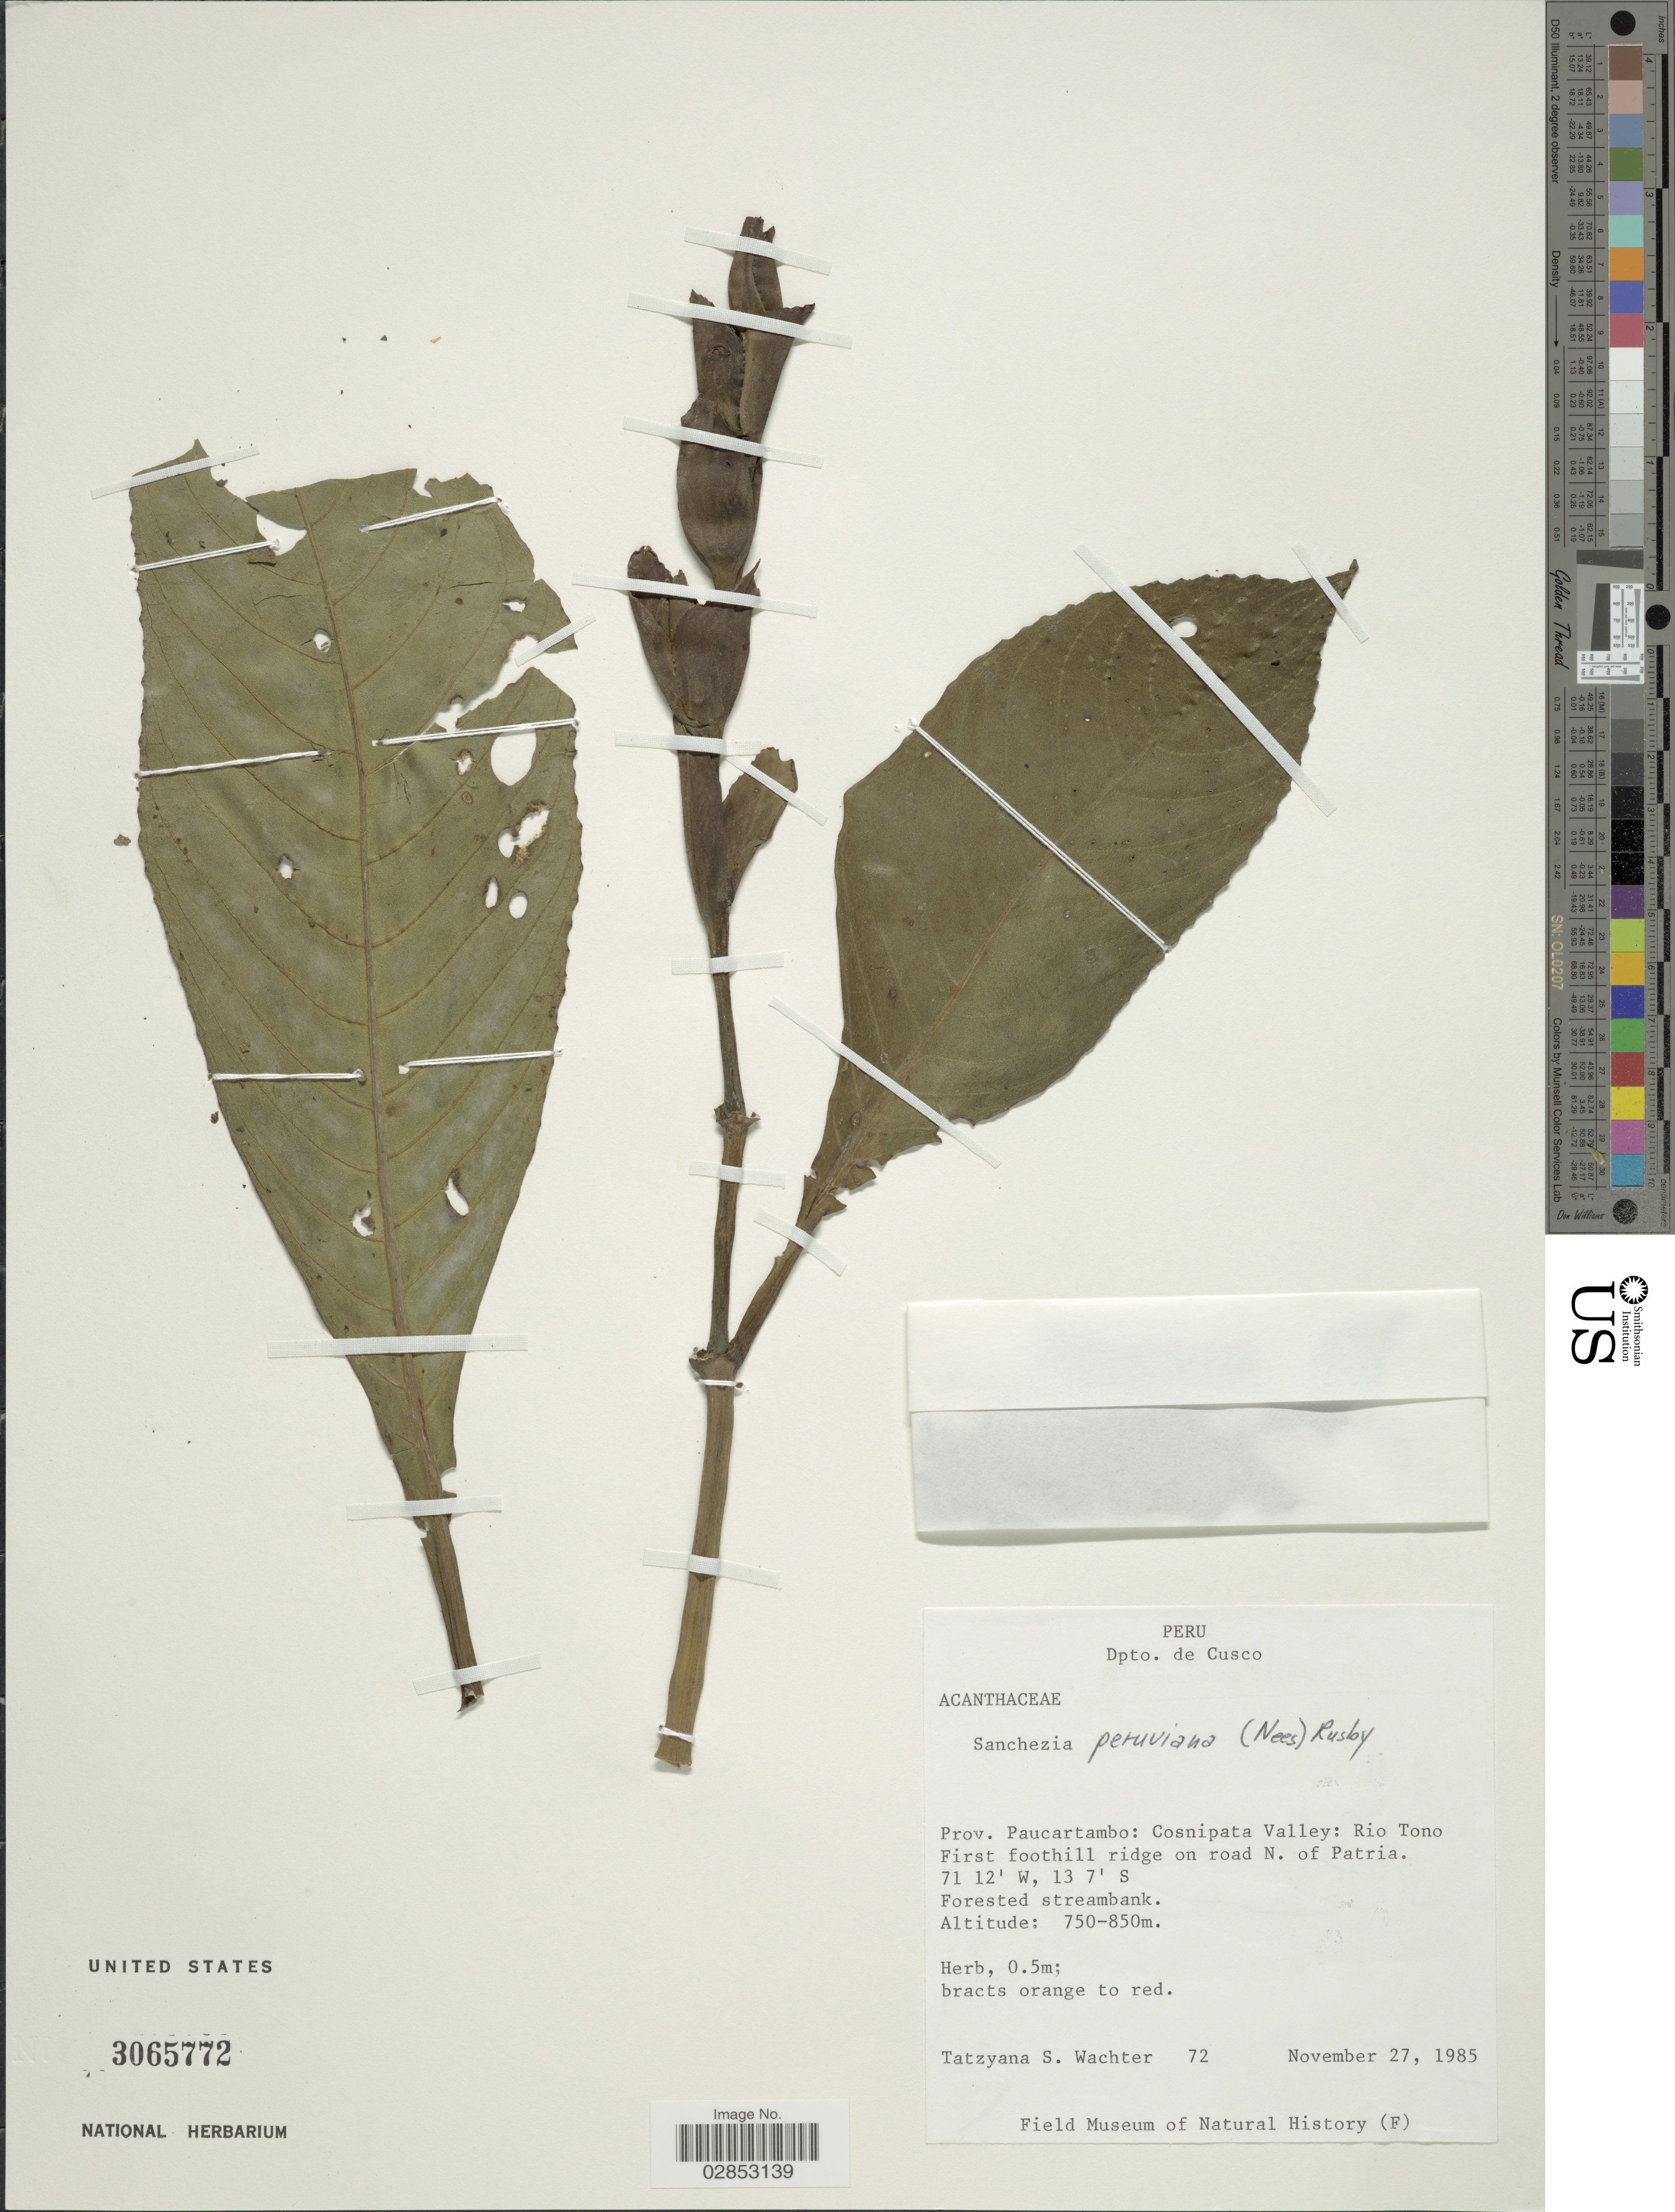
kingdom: Plantae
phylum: Tracheophyta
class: Magnoliopsida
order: Lamiales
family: Acanthaceae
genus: Sanchezia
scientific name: Sanchezia oblonga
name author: Ruiz & Pav.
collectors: T. Wachter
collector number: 72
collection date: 1985-11-27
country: Peru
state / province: Cusco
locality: Dpto. de Cusco, Prov. Paucartambo: Cosnipata Valley: Rio Tono First foothill ridge on road N. of Patria.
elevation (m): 750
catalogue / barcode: US 3065772